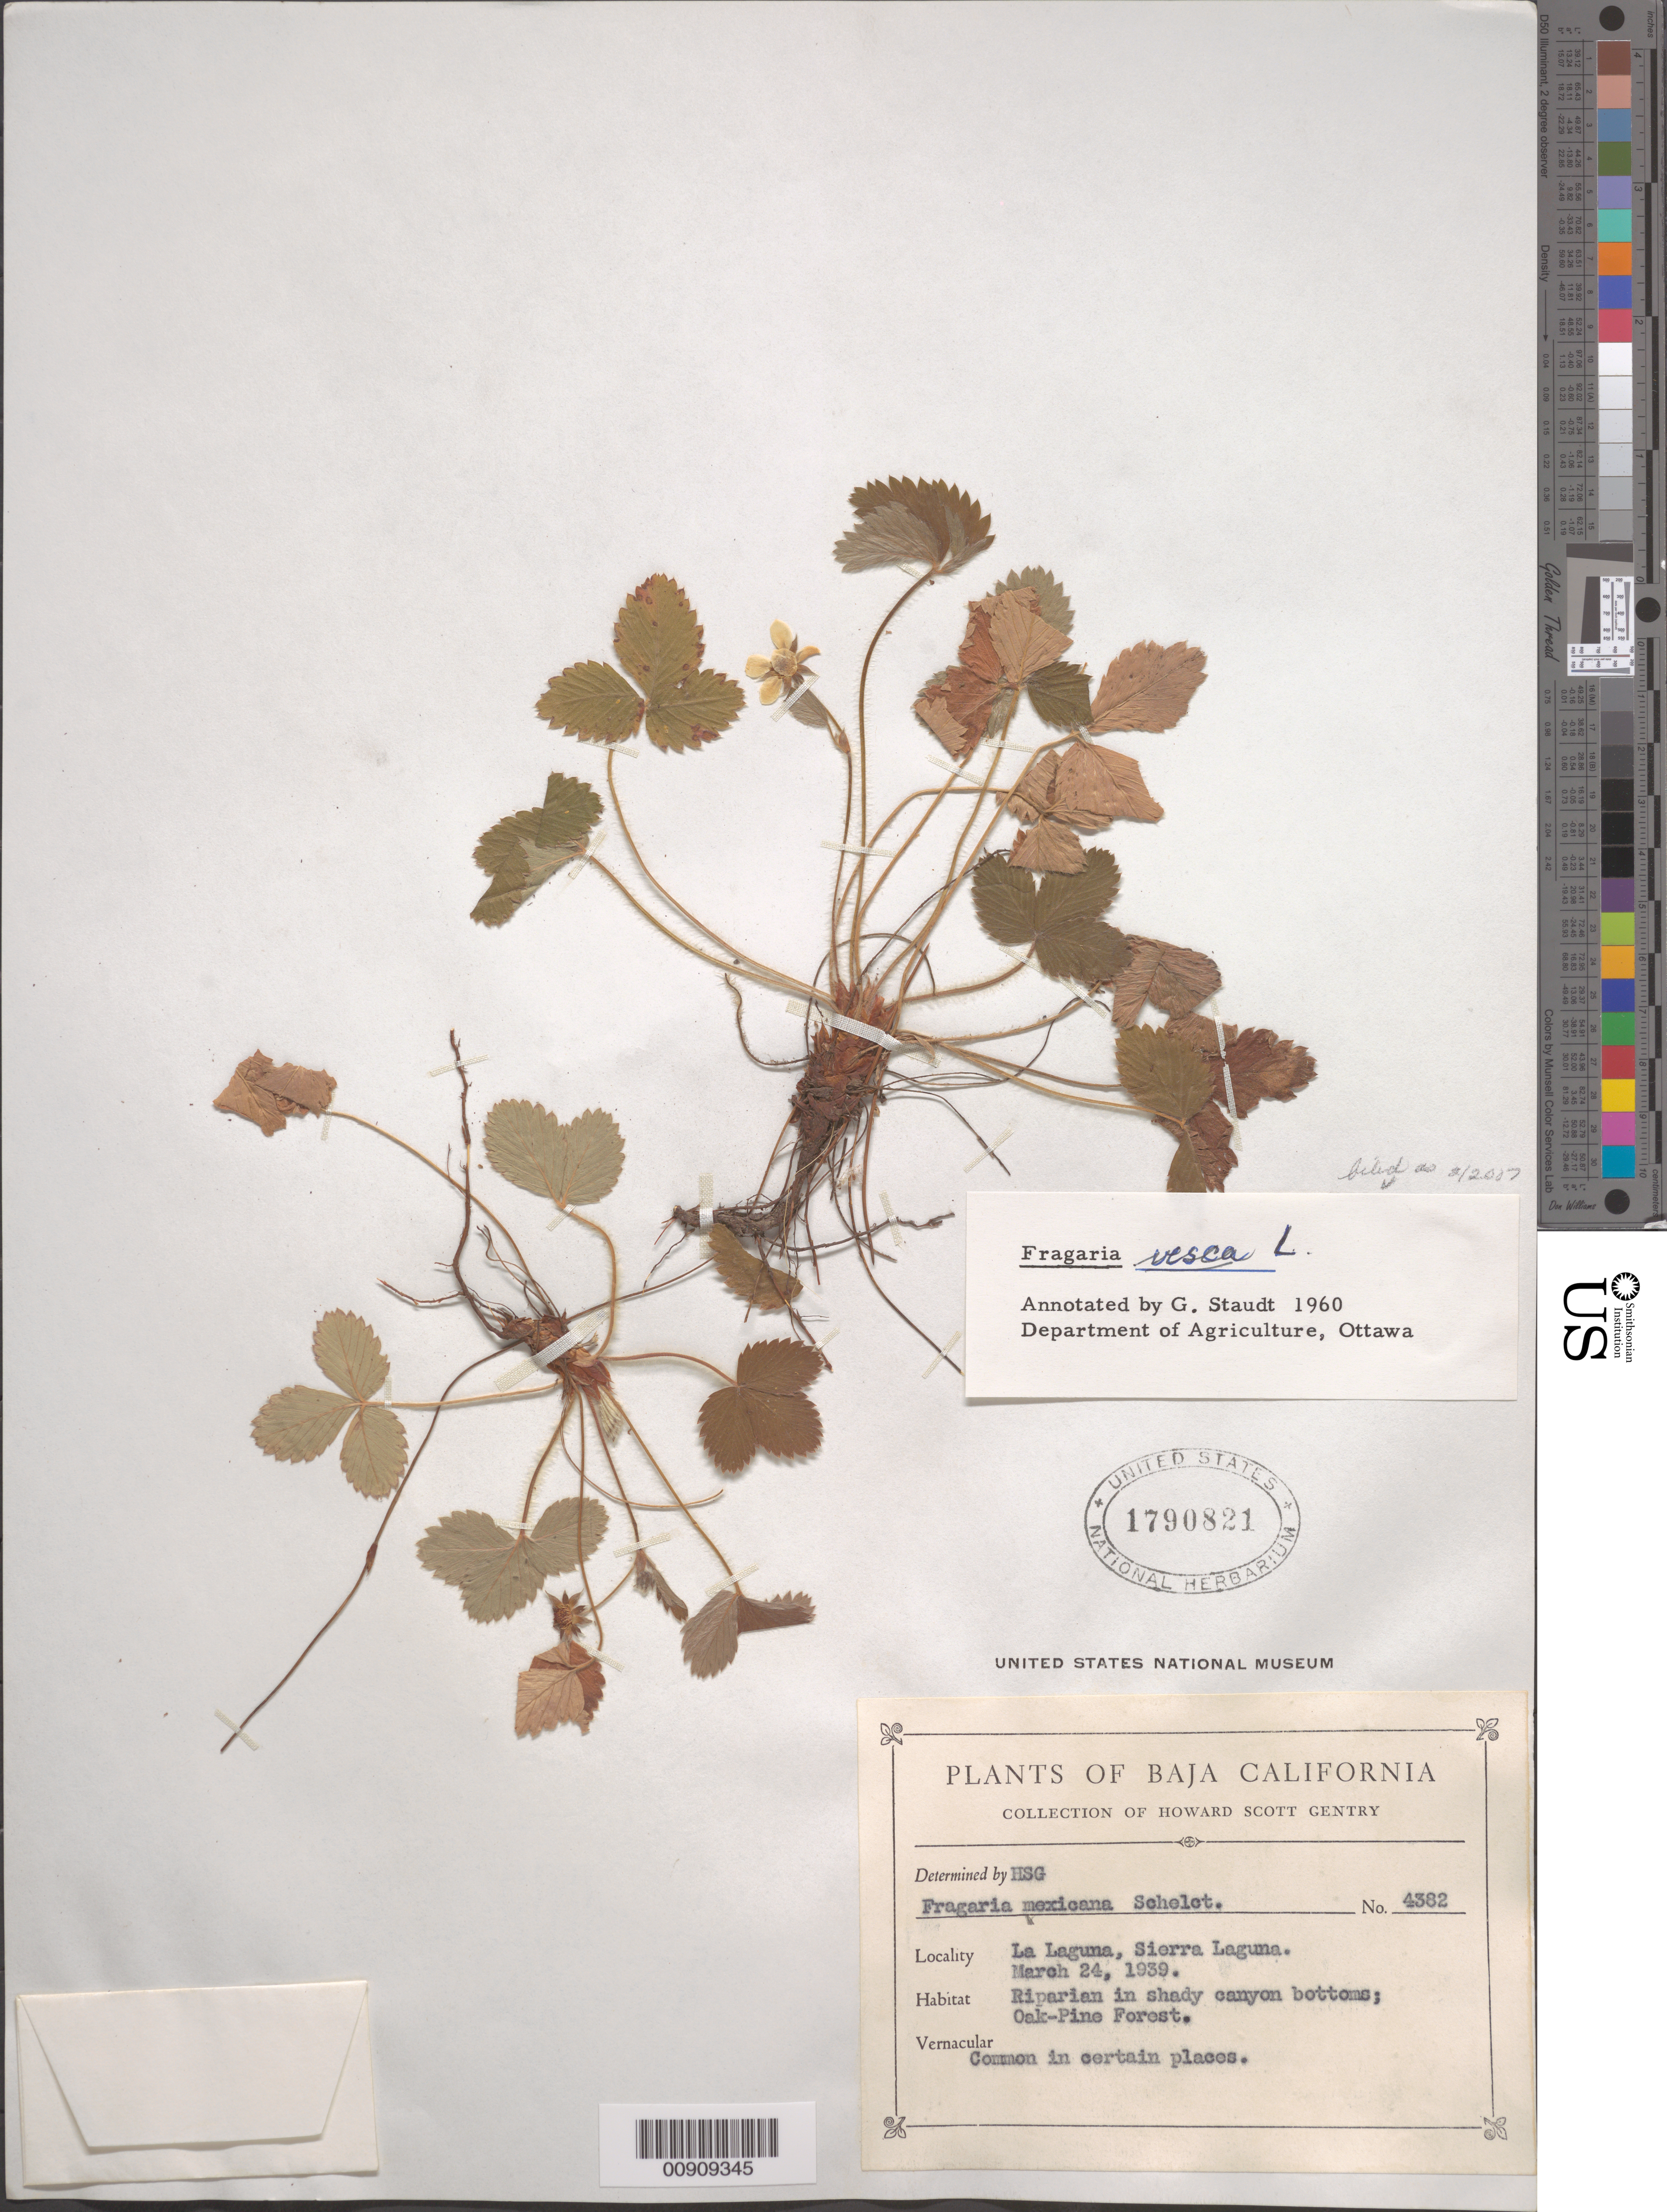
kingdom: Plantae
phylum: Tracheophyta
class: Magnoliopsida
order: Rosales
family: Rosaceae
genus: Fragaria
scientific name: Fragaria vesca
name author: L.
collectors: H. S. Gentry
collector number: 4382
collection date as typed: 24 Mar 1939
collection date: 1939-03-24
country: Mexico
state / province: Baja California Sur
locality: La Laguna, Sierra Laguna.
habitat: Riparian in shady canyon bottoms; Oak-Pine Forest.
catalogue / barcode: US 1790821